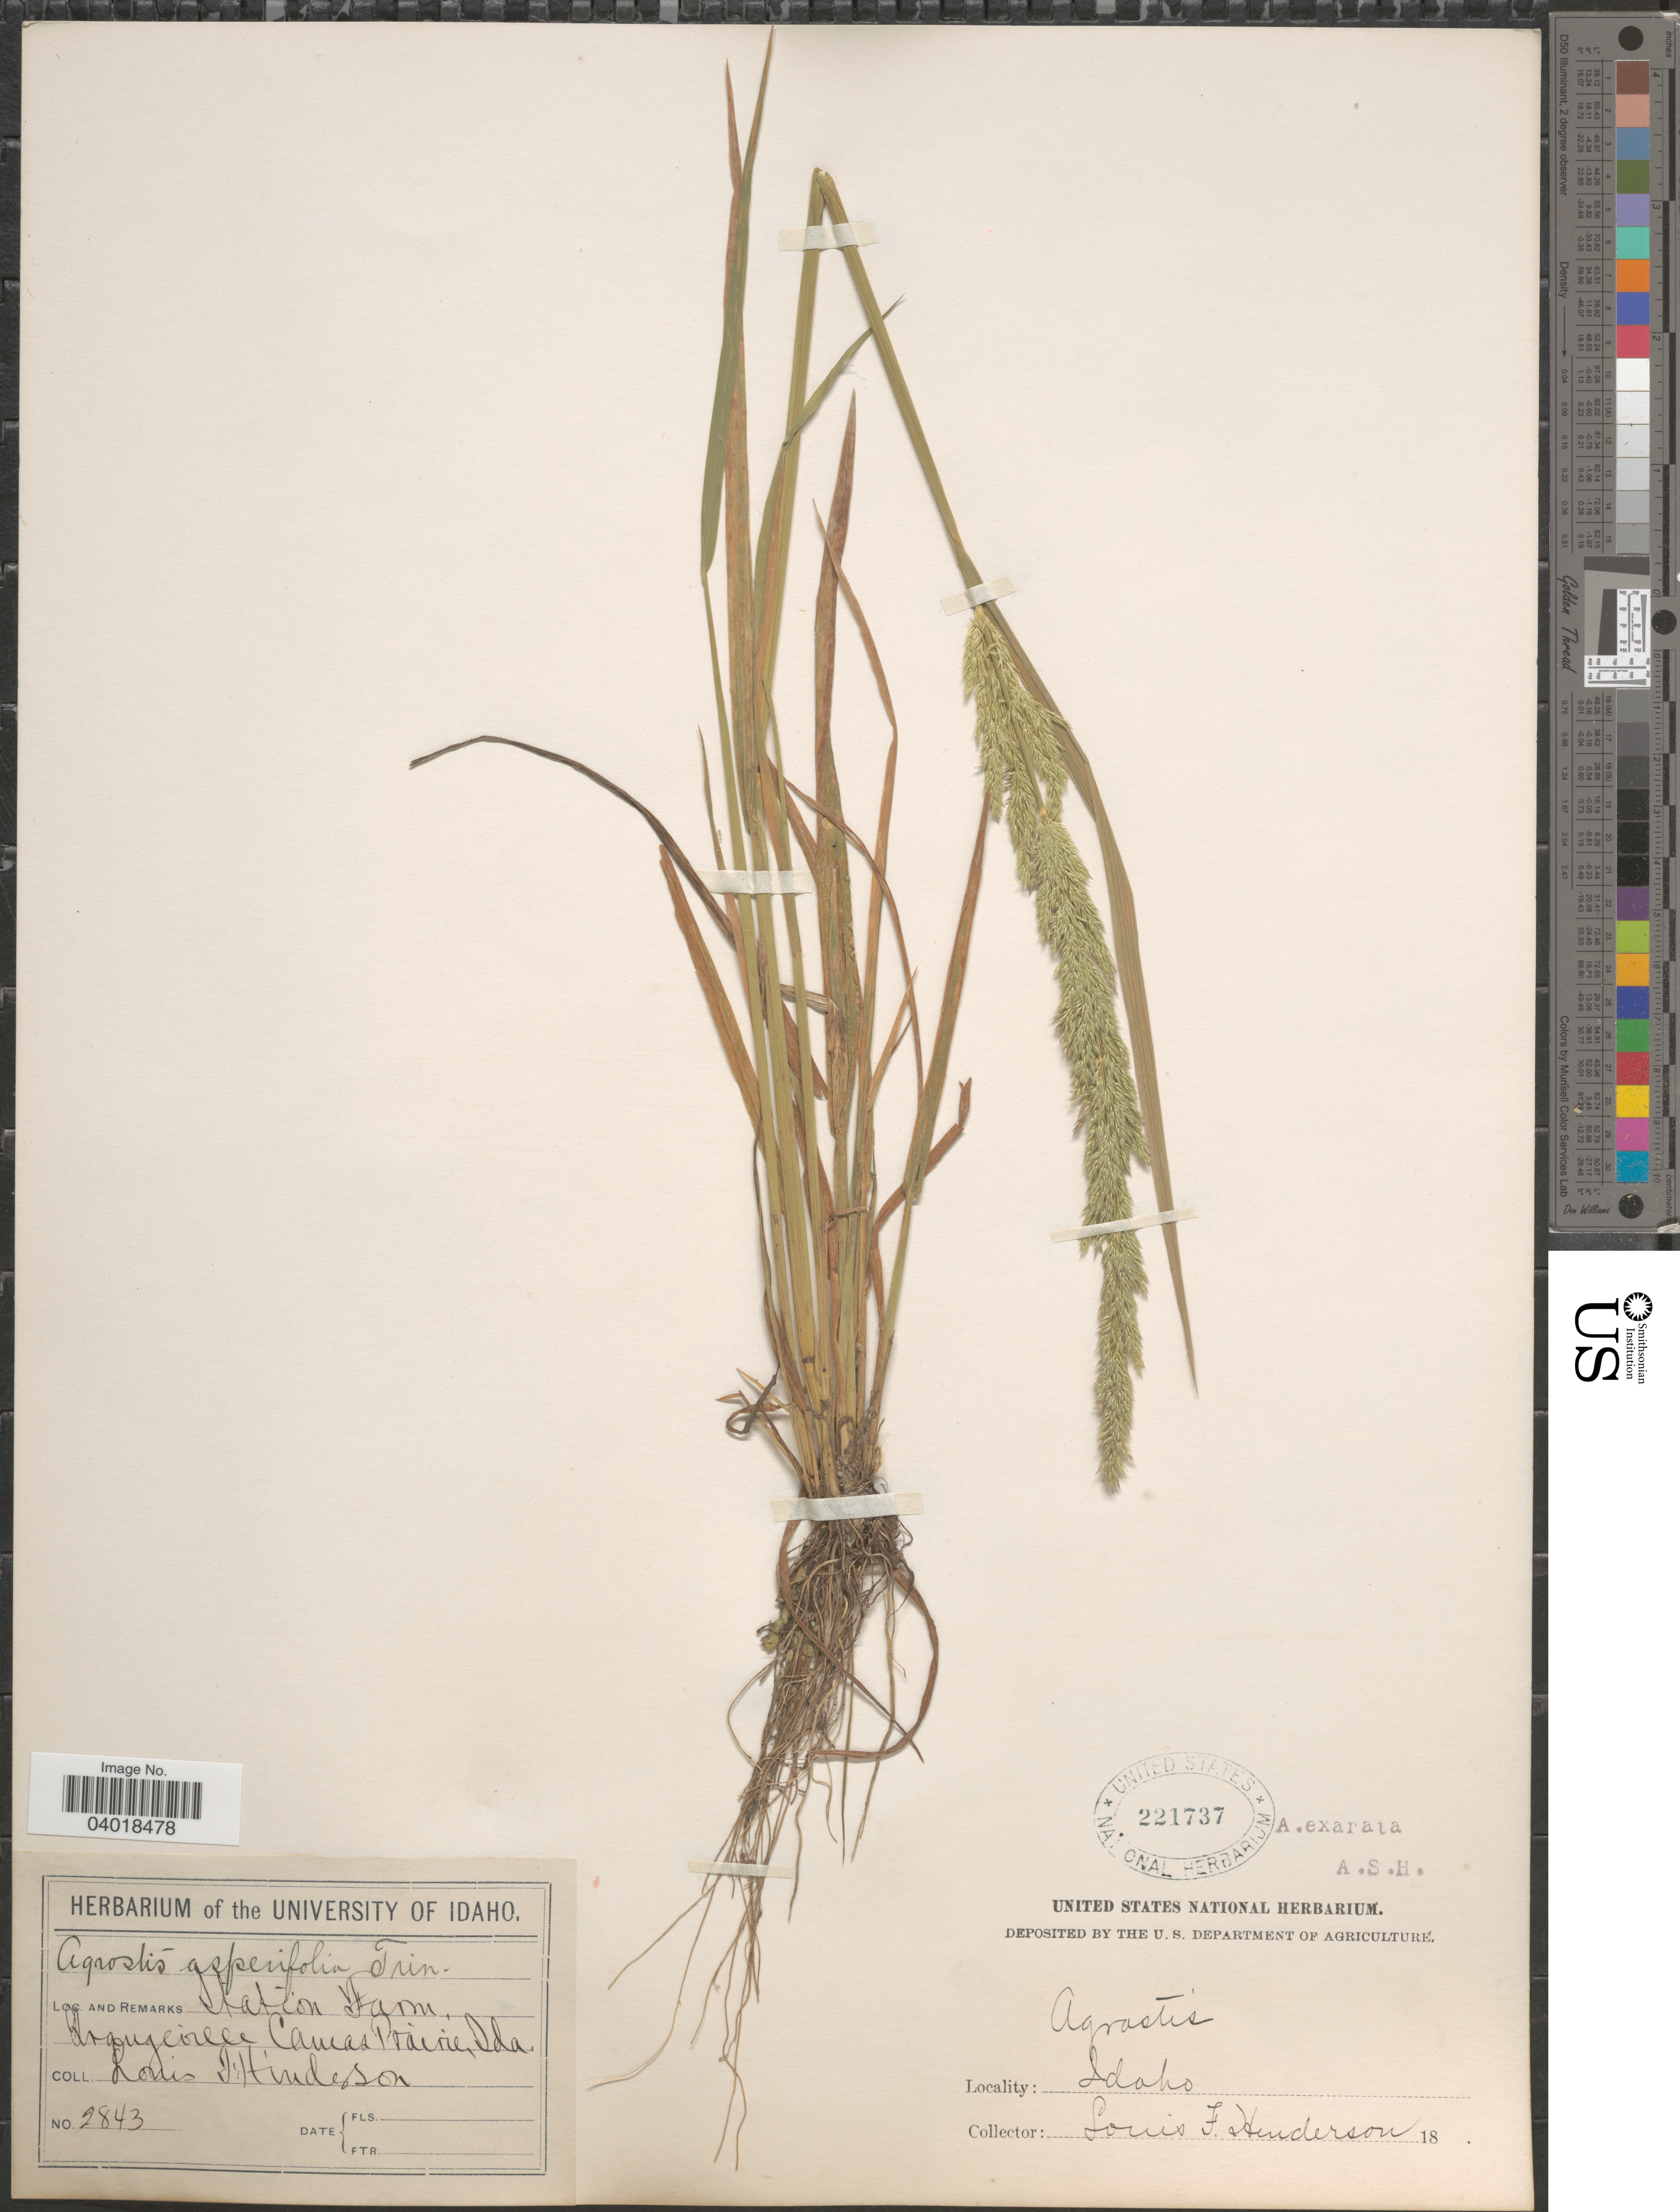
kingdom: Plantae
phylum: Tracheophyta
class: Liliopsida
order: Poales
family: Poaceae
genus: Agrostis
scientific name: Agrostis exarata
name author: Trin.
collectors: L. Henderson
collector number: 2843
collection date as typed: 18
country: United States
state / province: Idaho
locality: Station Farm, Grangeville, Camas Prairie.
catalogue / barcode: US 221737